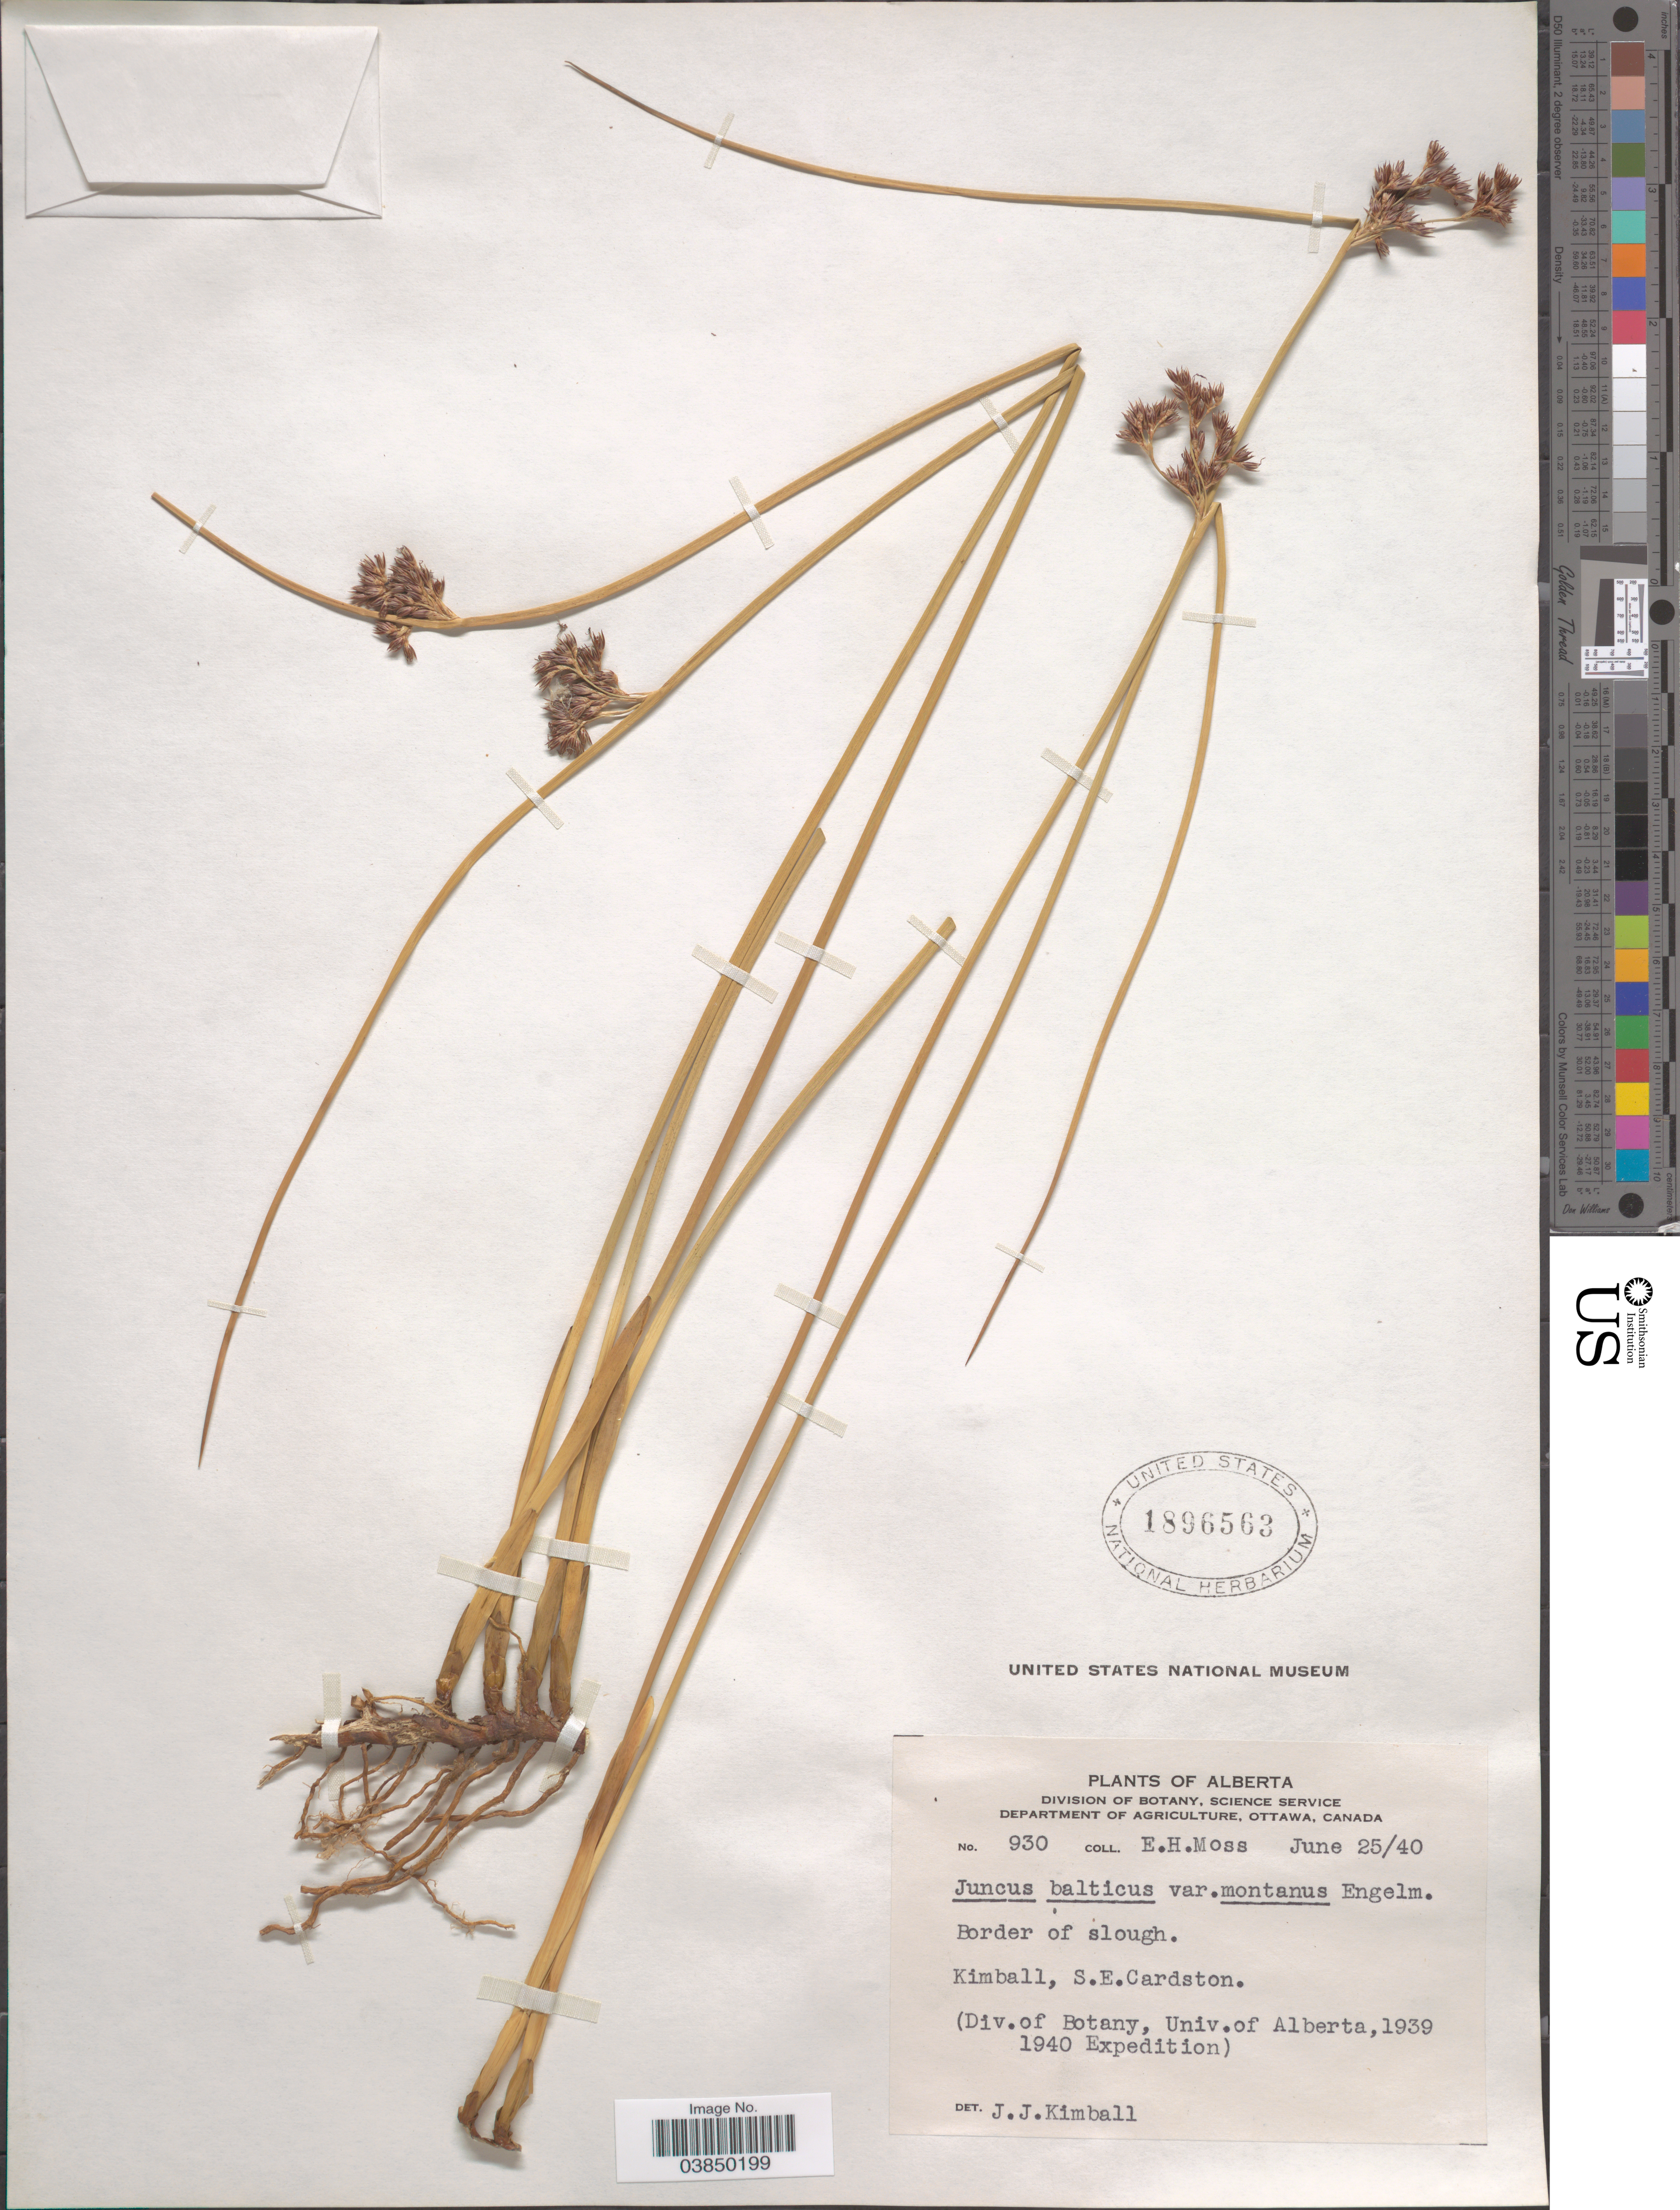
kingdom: Plantae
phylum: Tracheophyta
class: Liliopsida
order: Poales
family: Juncaceae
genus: Juncus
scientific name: Juncus balticus var. montanus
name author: Engelm.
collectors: E. Moss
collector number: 930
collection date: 1940-06-25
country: Canada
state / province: Alberta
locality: Border of slough. Kimball, S.E.Cardston.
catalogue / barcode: US 1896563